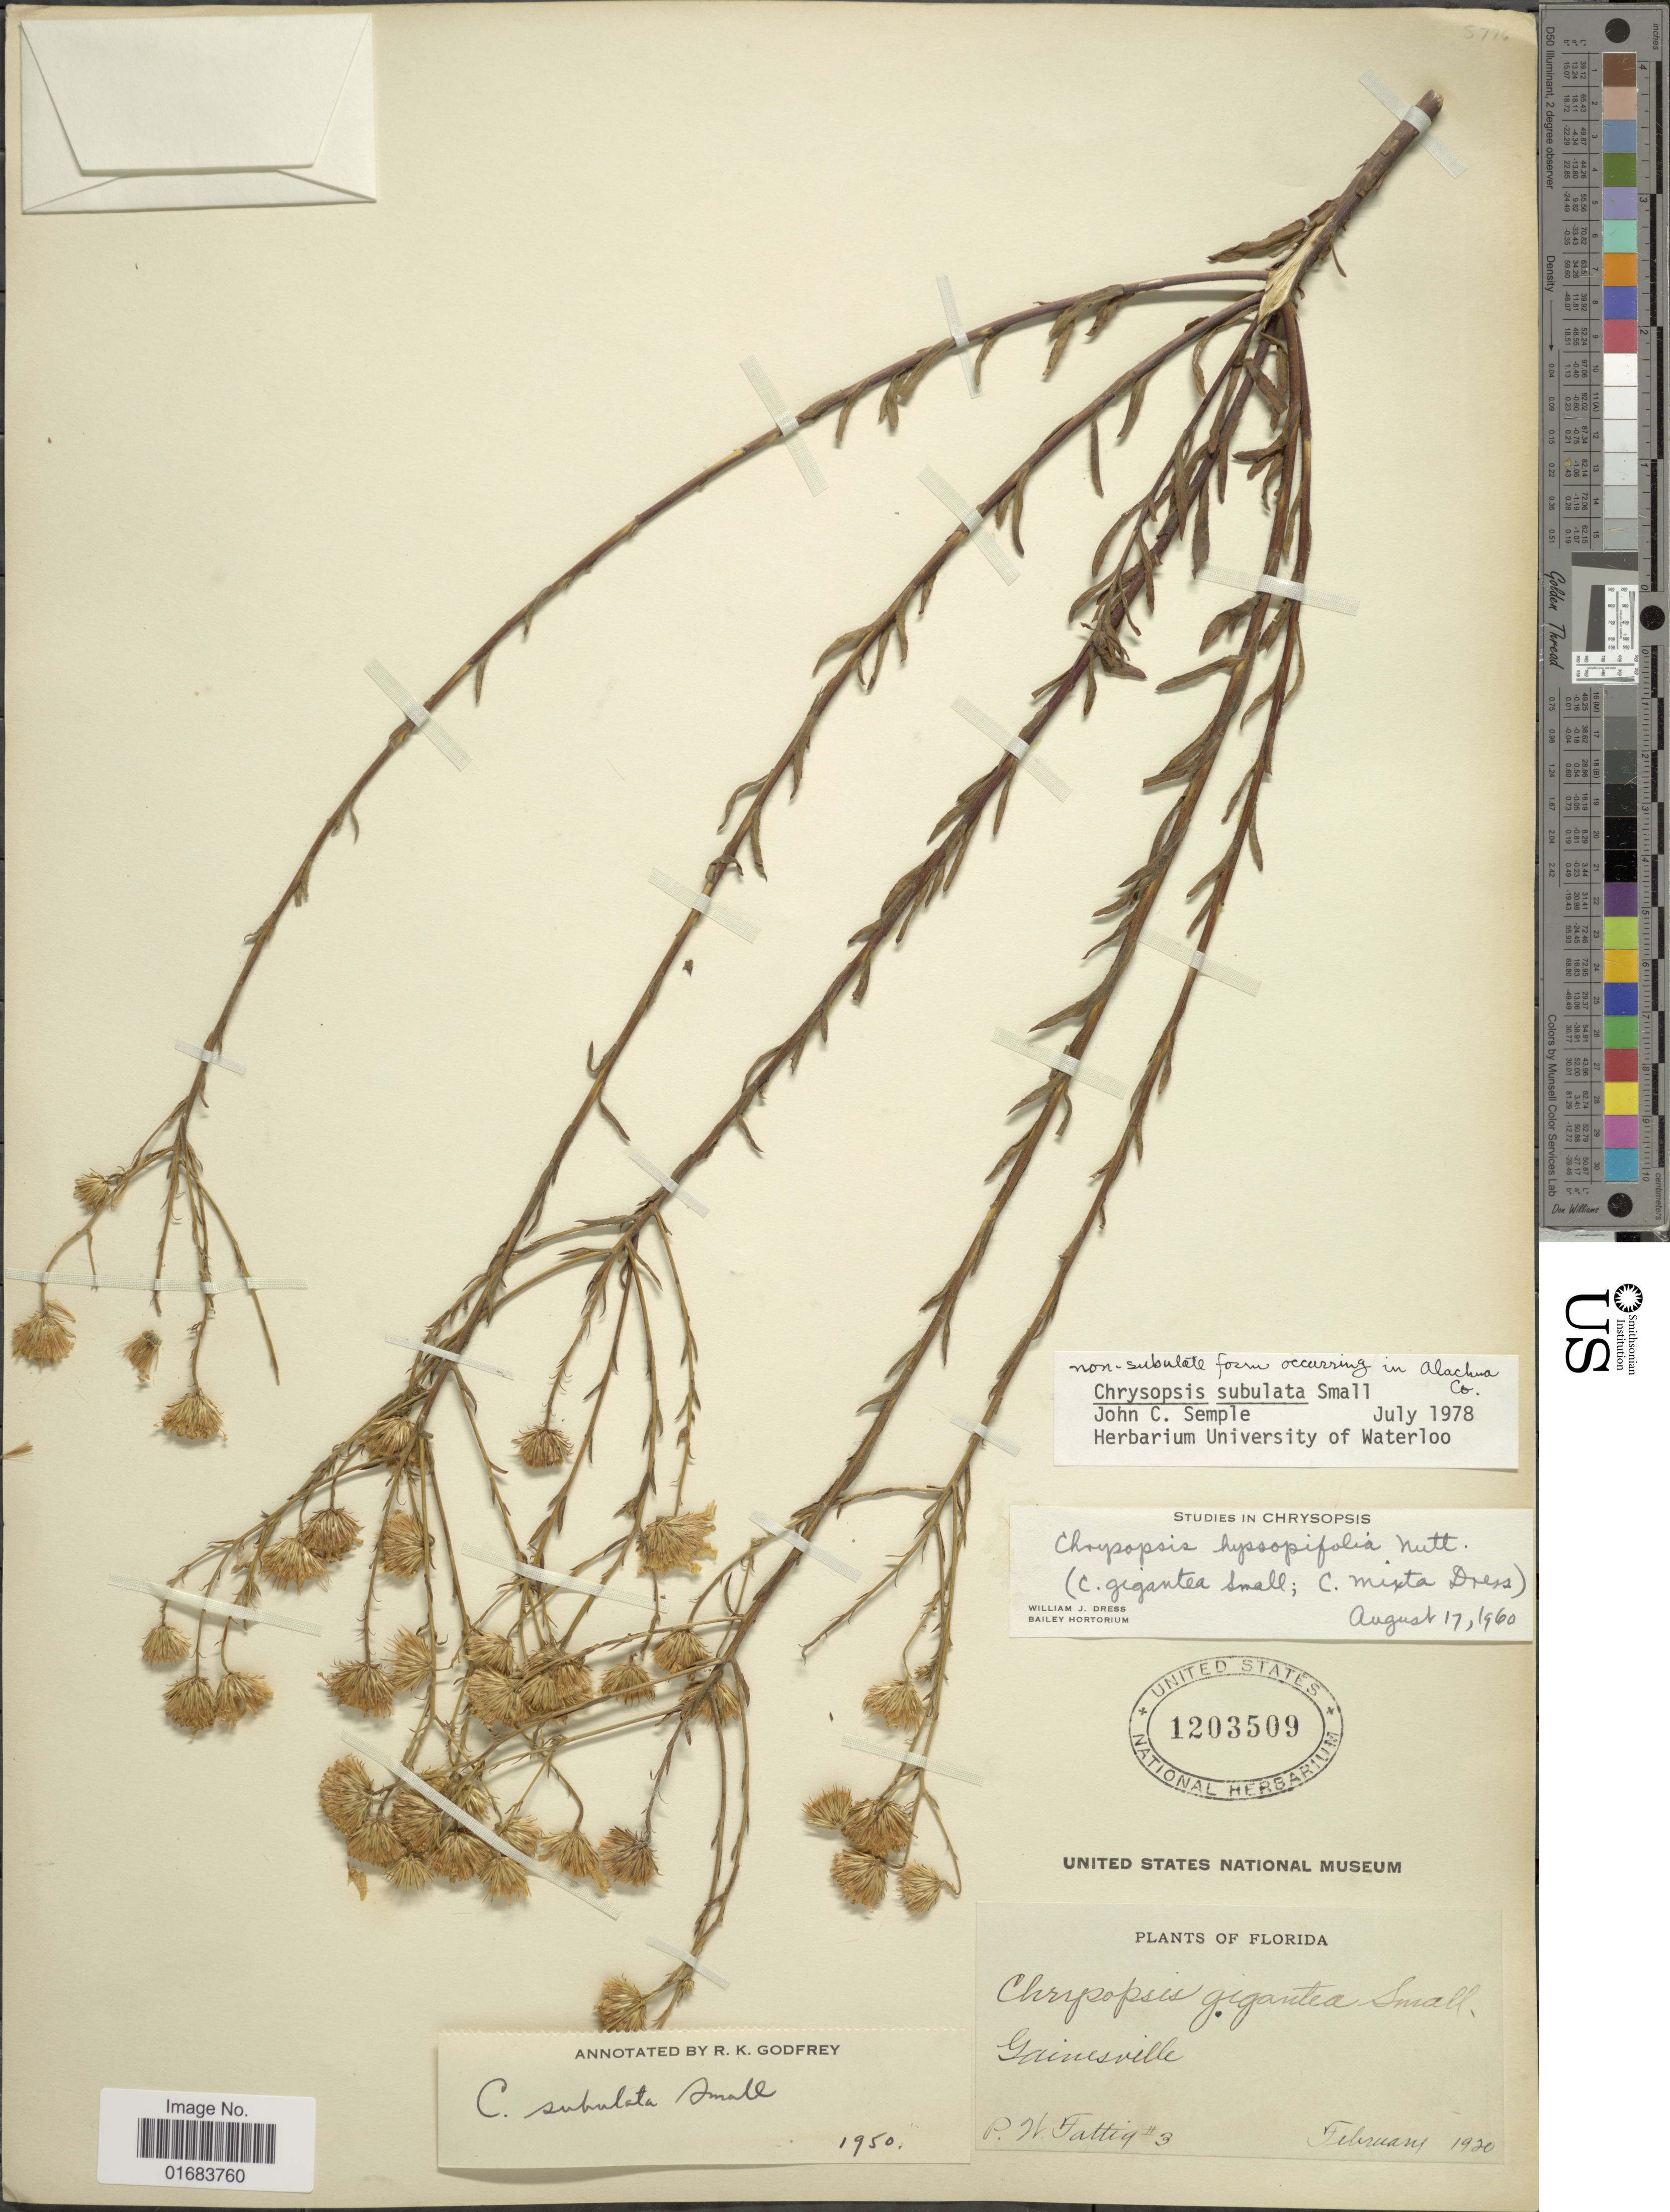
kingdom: Plantae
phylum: Tracheophyta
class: Magnoliopsida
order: Asterales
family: Asteraceae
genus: Chrysopsis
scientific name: Chrysopsis subulata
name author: Small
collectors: P. Fattiq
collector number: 3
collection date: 1920-02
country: United States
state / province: Florida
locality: Gainesville.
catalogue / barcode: US 1203509